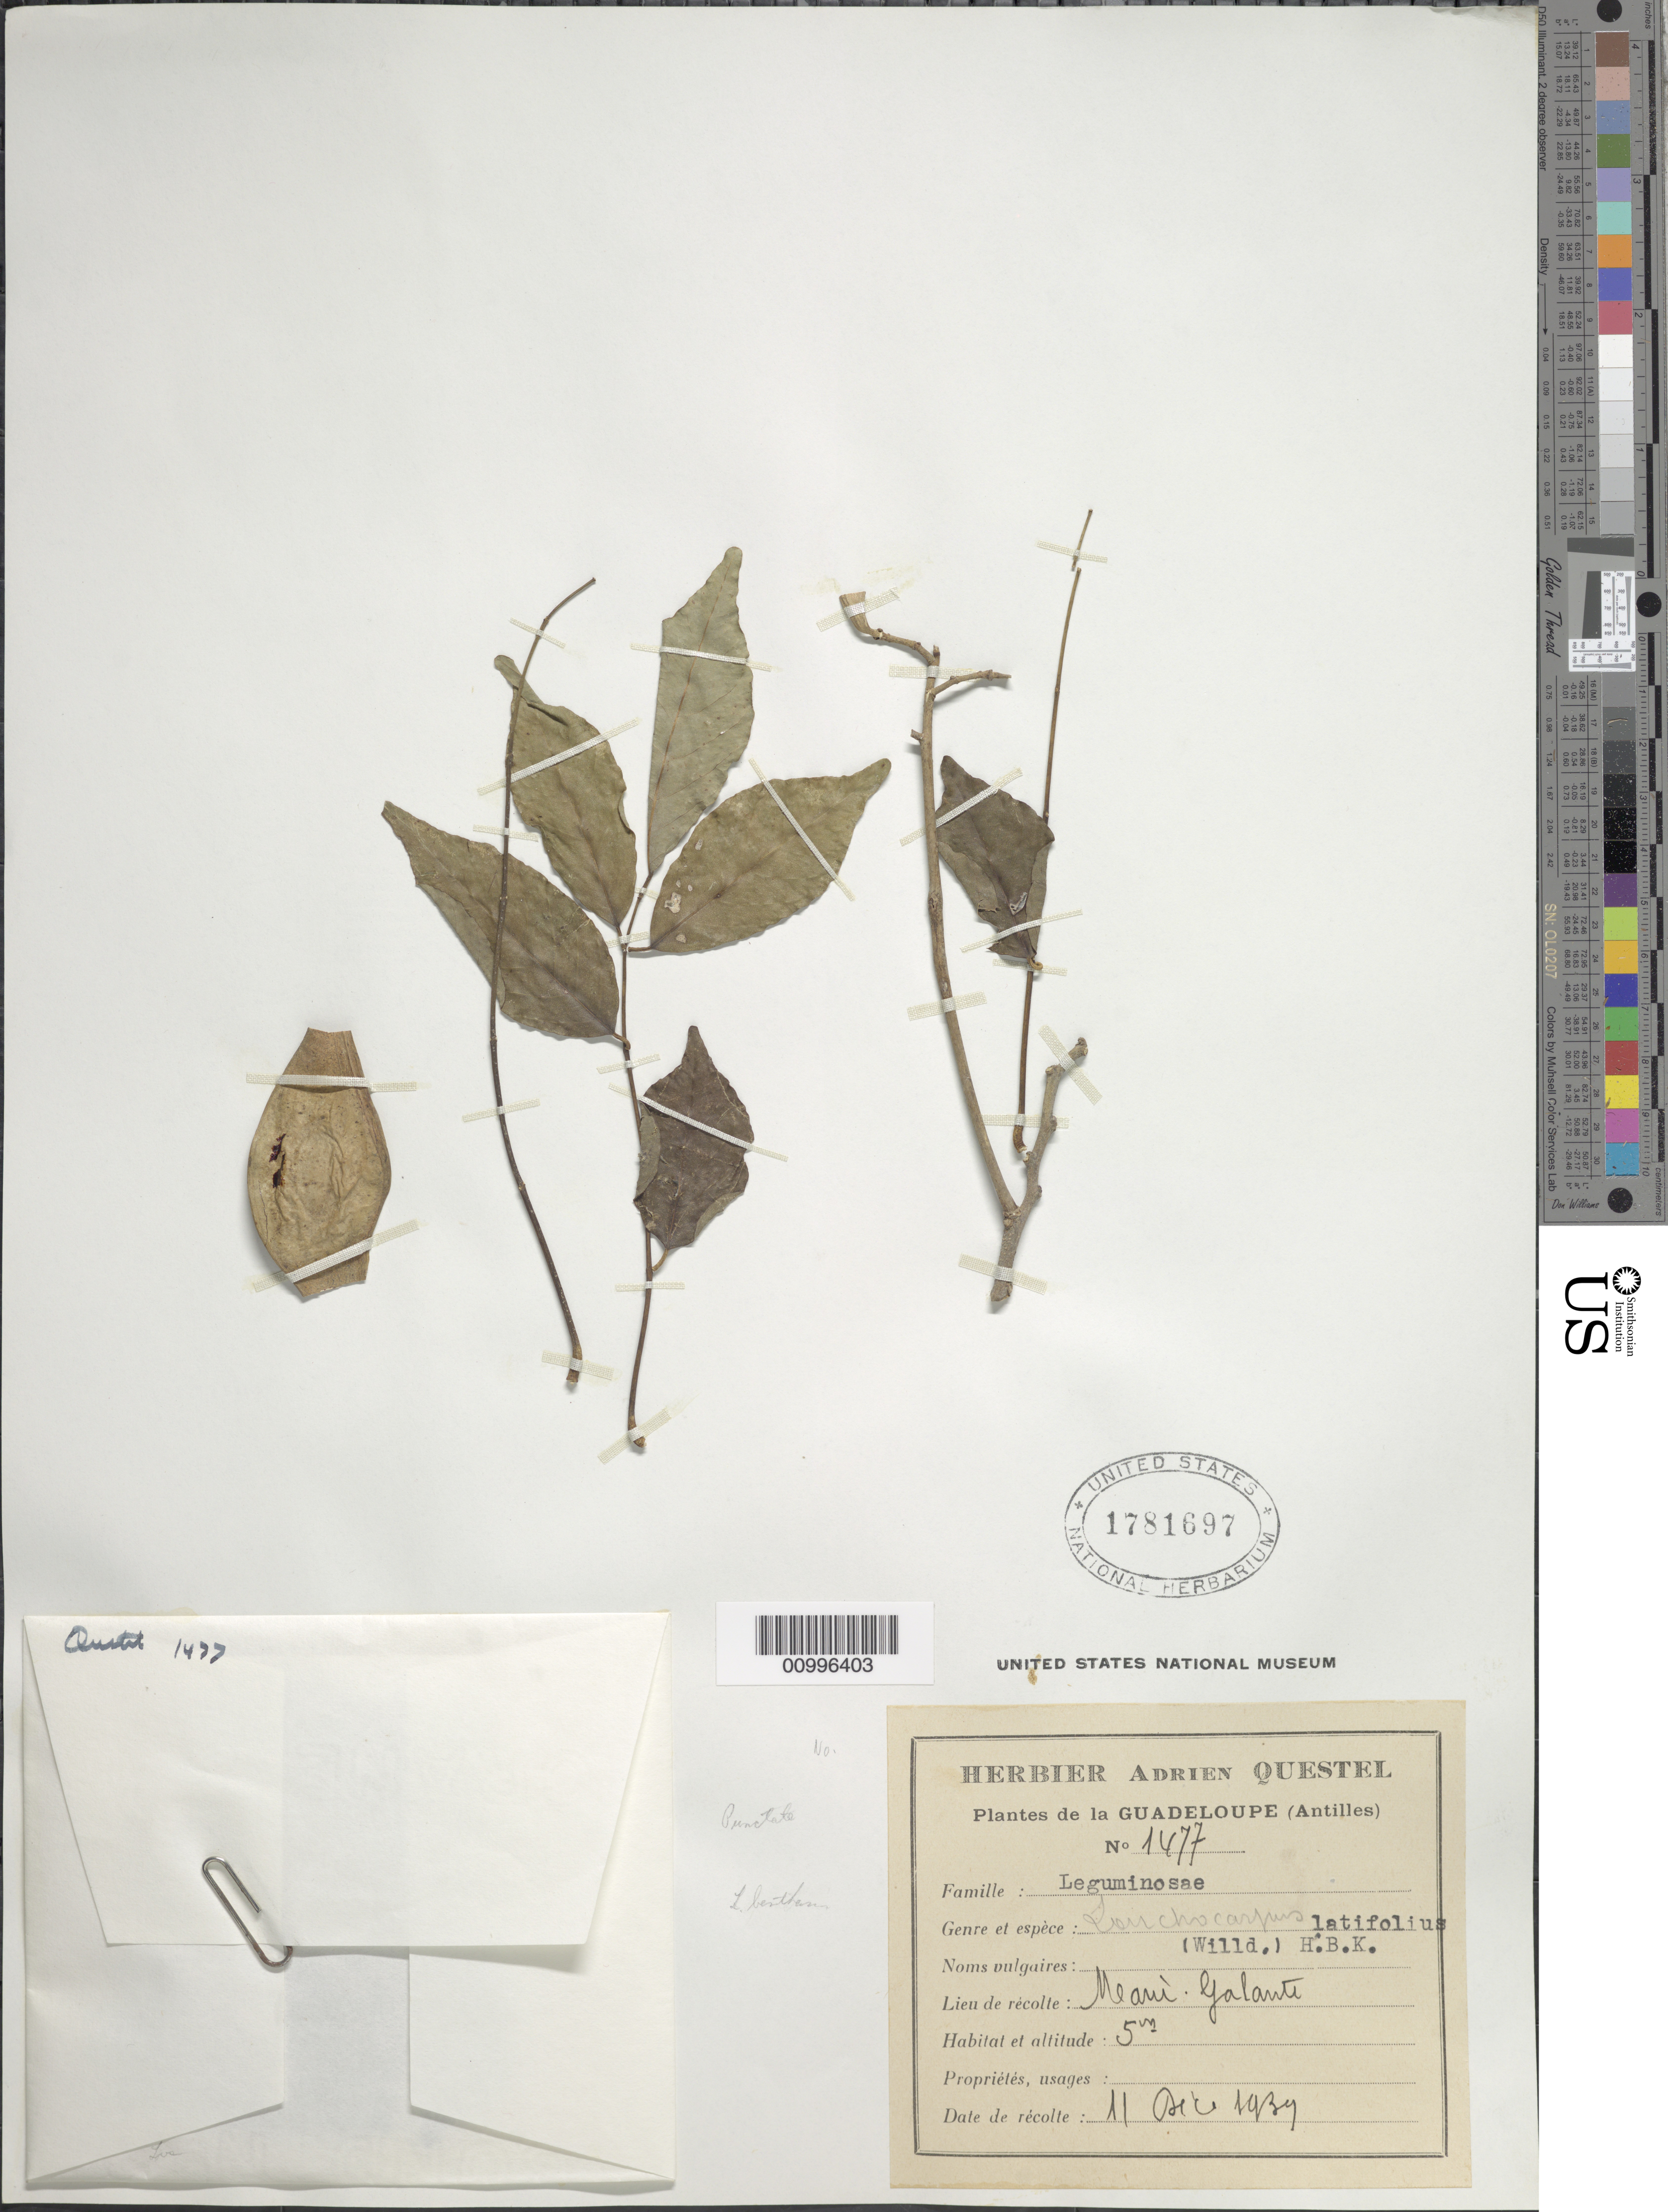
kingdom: Plantae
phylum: Tracheophyta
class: Magnoliopsida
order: Fabales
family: Fabaceae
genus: Lonchocarpus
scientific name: Lonchocarpus violaceus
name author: (Jacq.) DC.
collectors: A. Questel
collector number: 1477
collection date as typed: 11 Dec 1939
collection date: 1939-12-11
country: Guadeloupe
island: Basse Terre [Guadeloupe]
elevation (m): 500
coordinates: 0 N, 0 E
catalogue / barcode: US 1781697